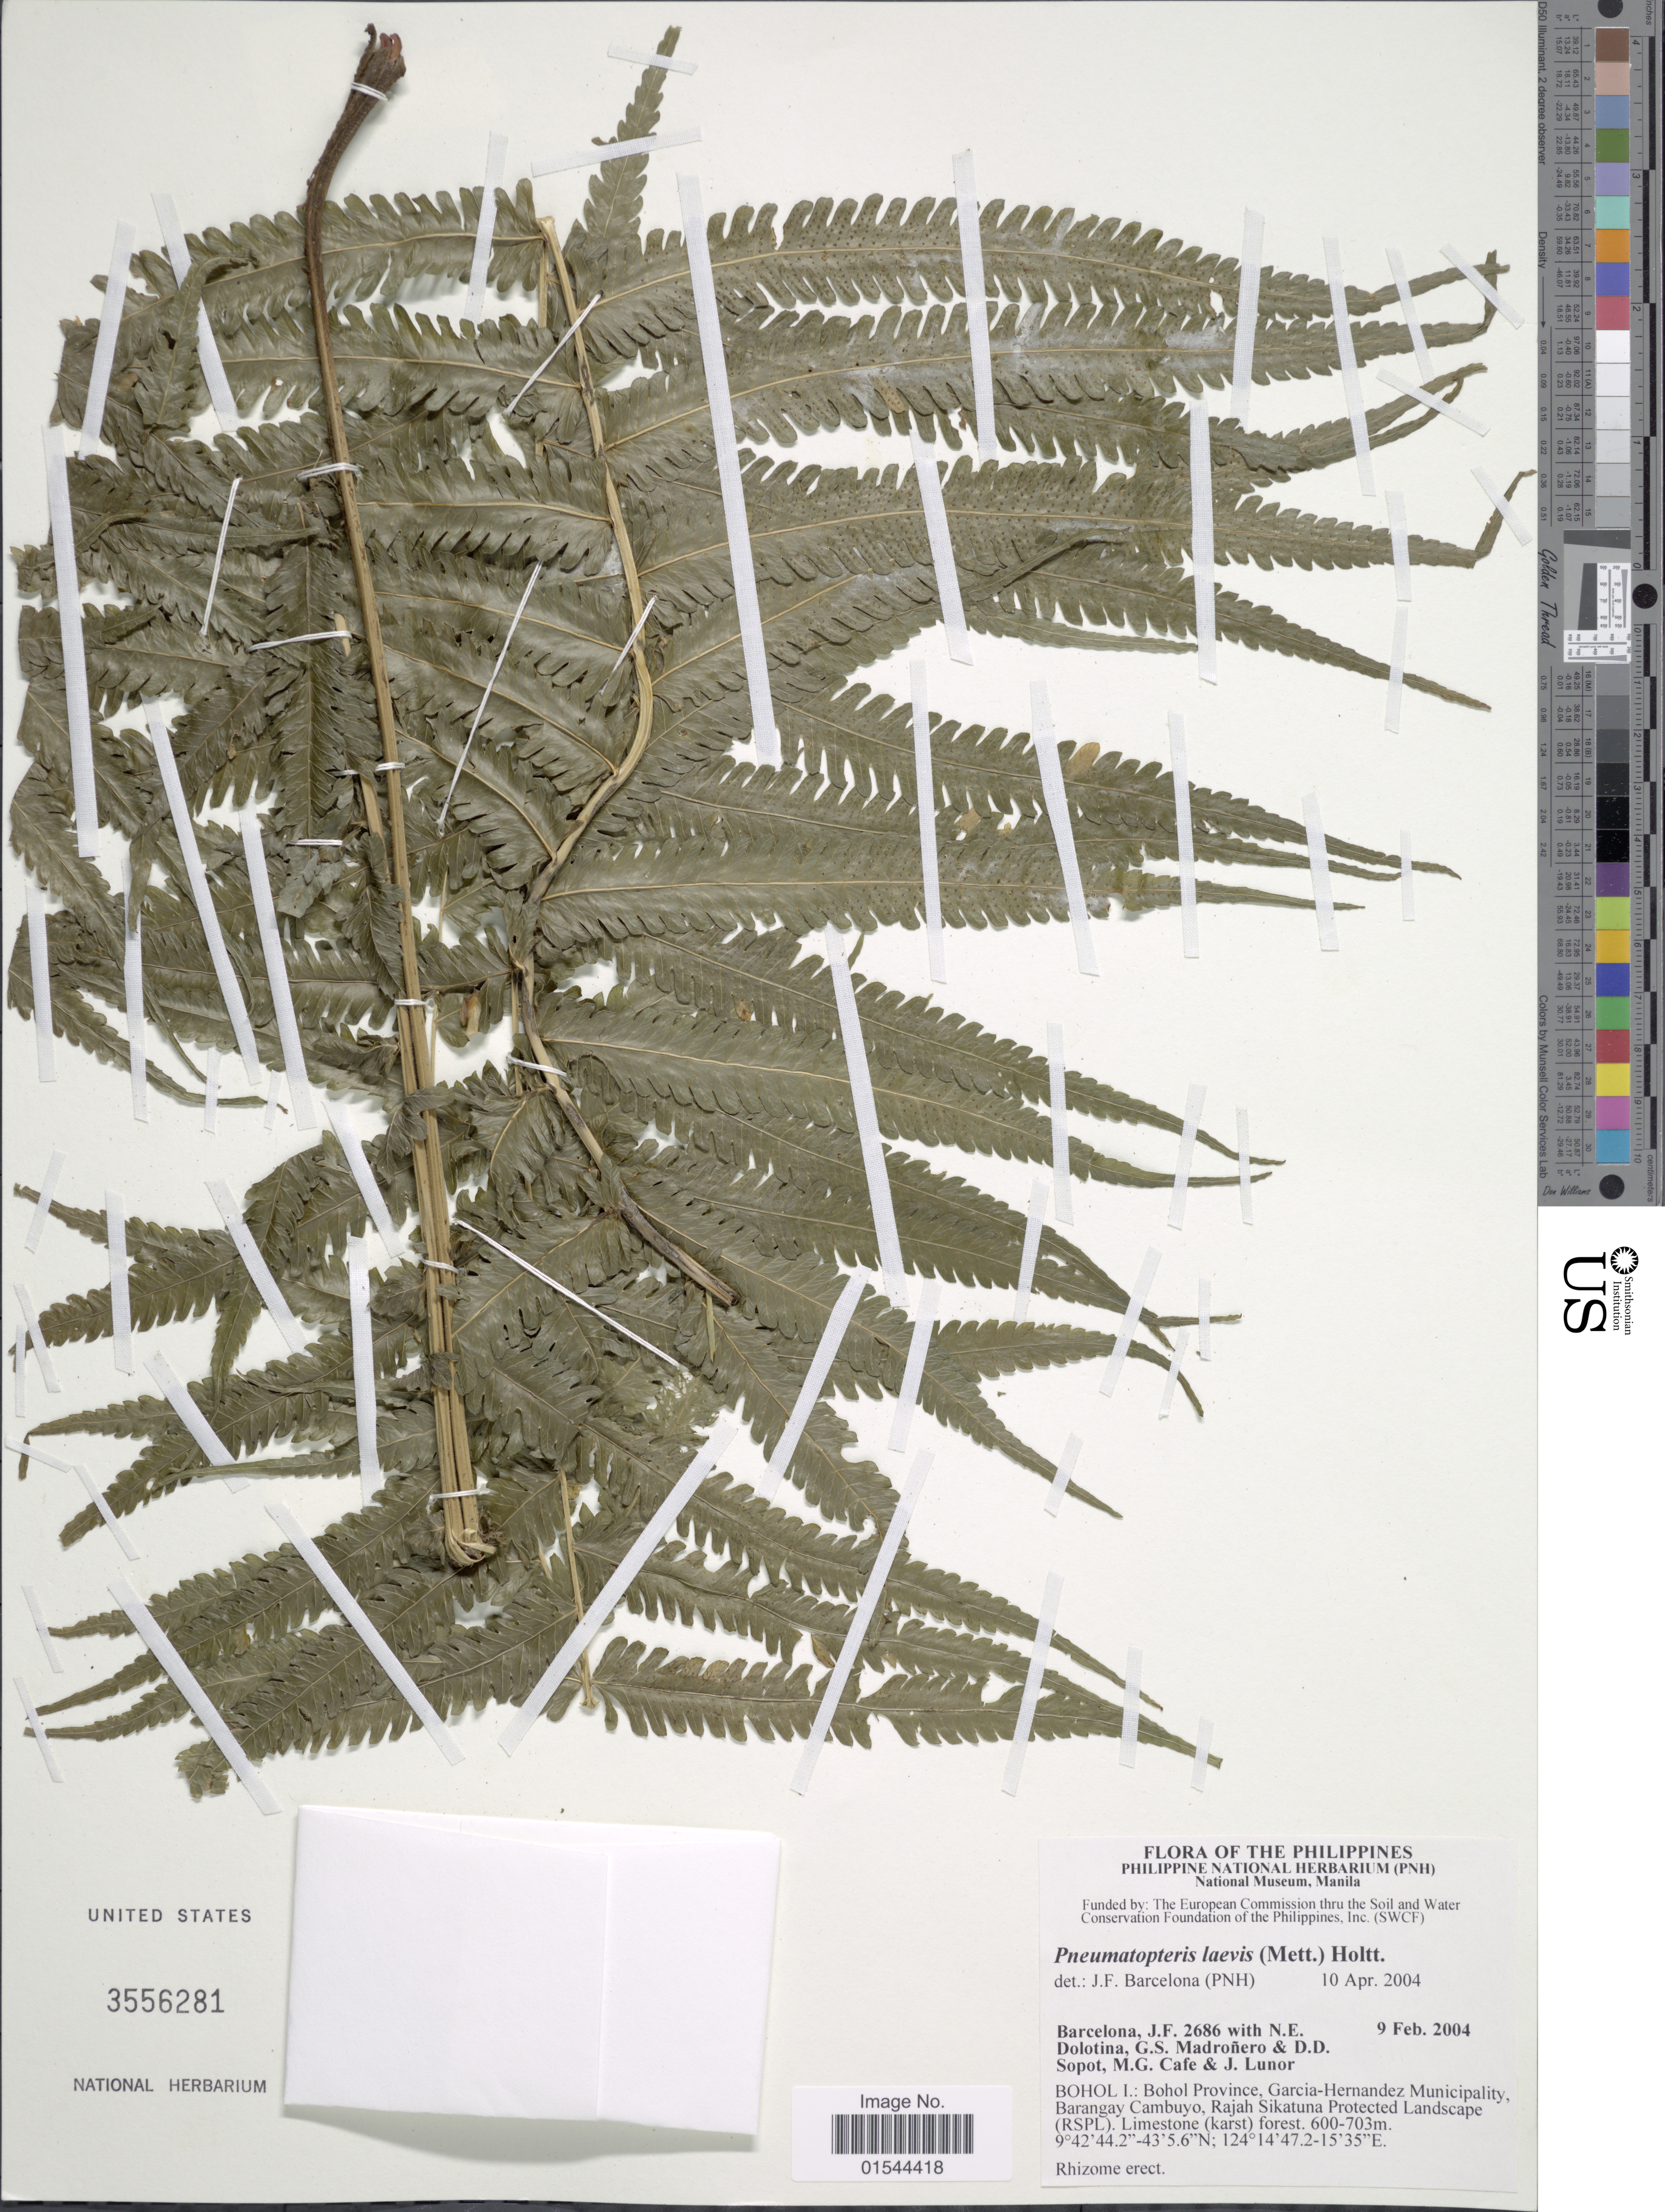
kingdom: Plantae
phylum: Tracheophyta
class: Polypodiopsida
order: Polypodiales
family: Thelypteridaceae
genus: Pneumatopteris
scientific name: Pneumatopteris laevis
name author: (Mett.) Holttum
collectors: J. F. Barcelona, N. Dolotina, G. Madroñero, D. Sopot & et al.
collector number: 2686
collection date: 2004-02-09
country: Philippines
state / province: Central Visayas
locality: Bohol I.: Bohol Province, Garcia-Hernandez Municipality, Barangay Cambuyo, Rajah Sikatuna Protected Landscape (RSPL)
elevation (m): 600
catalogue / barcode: US 3556281